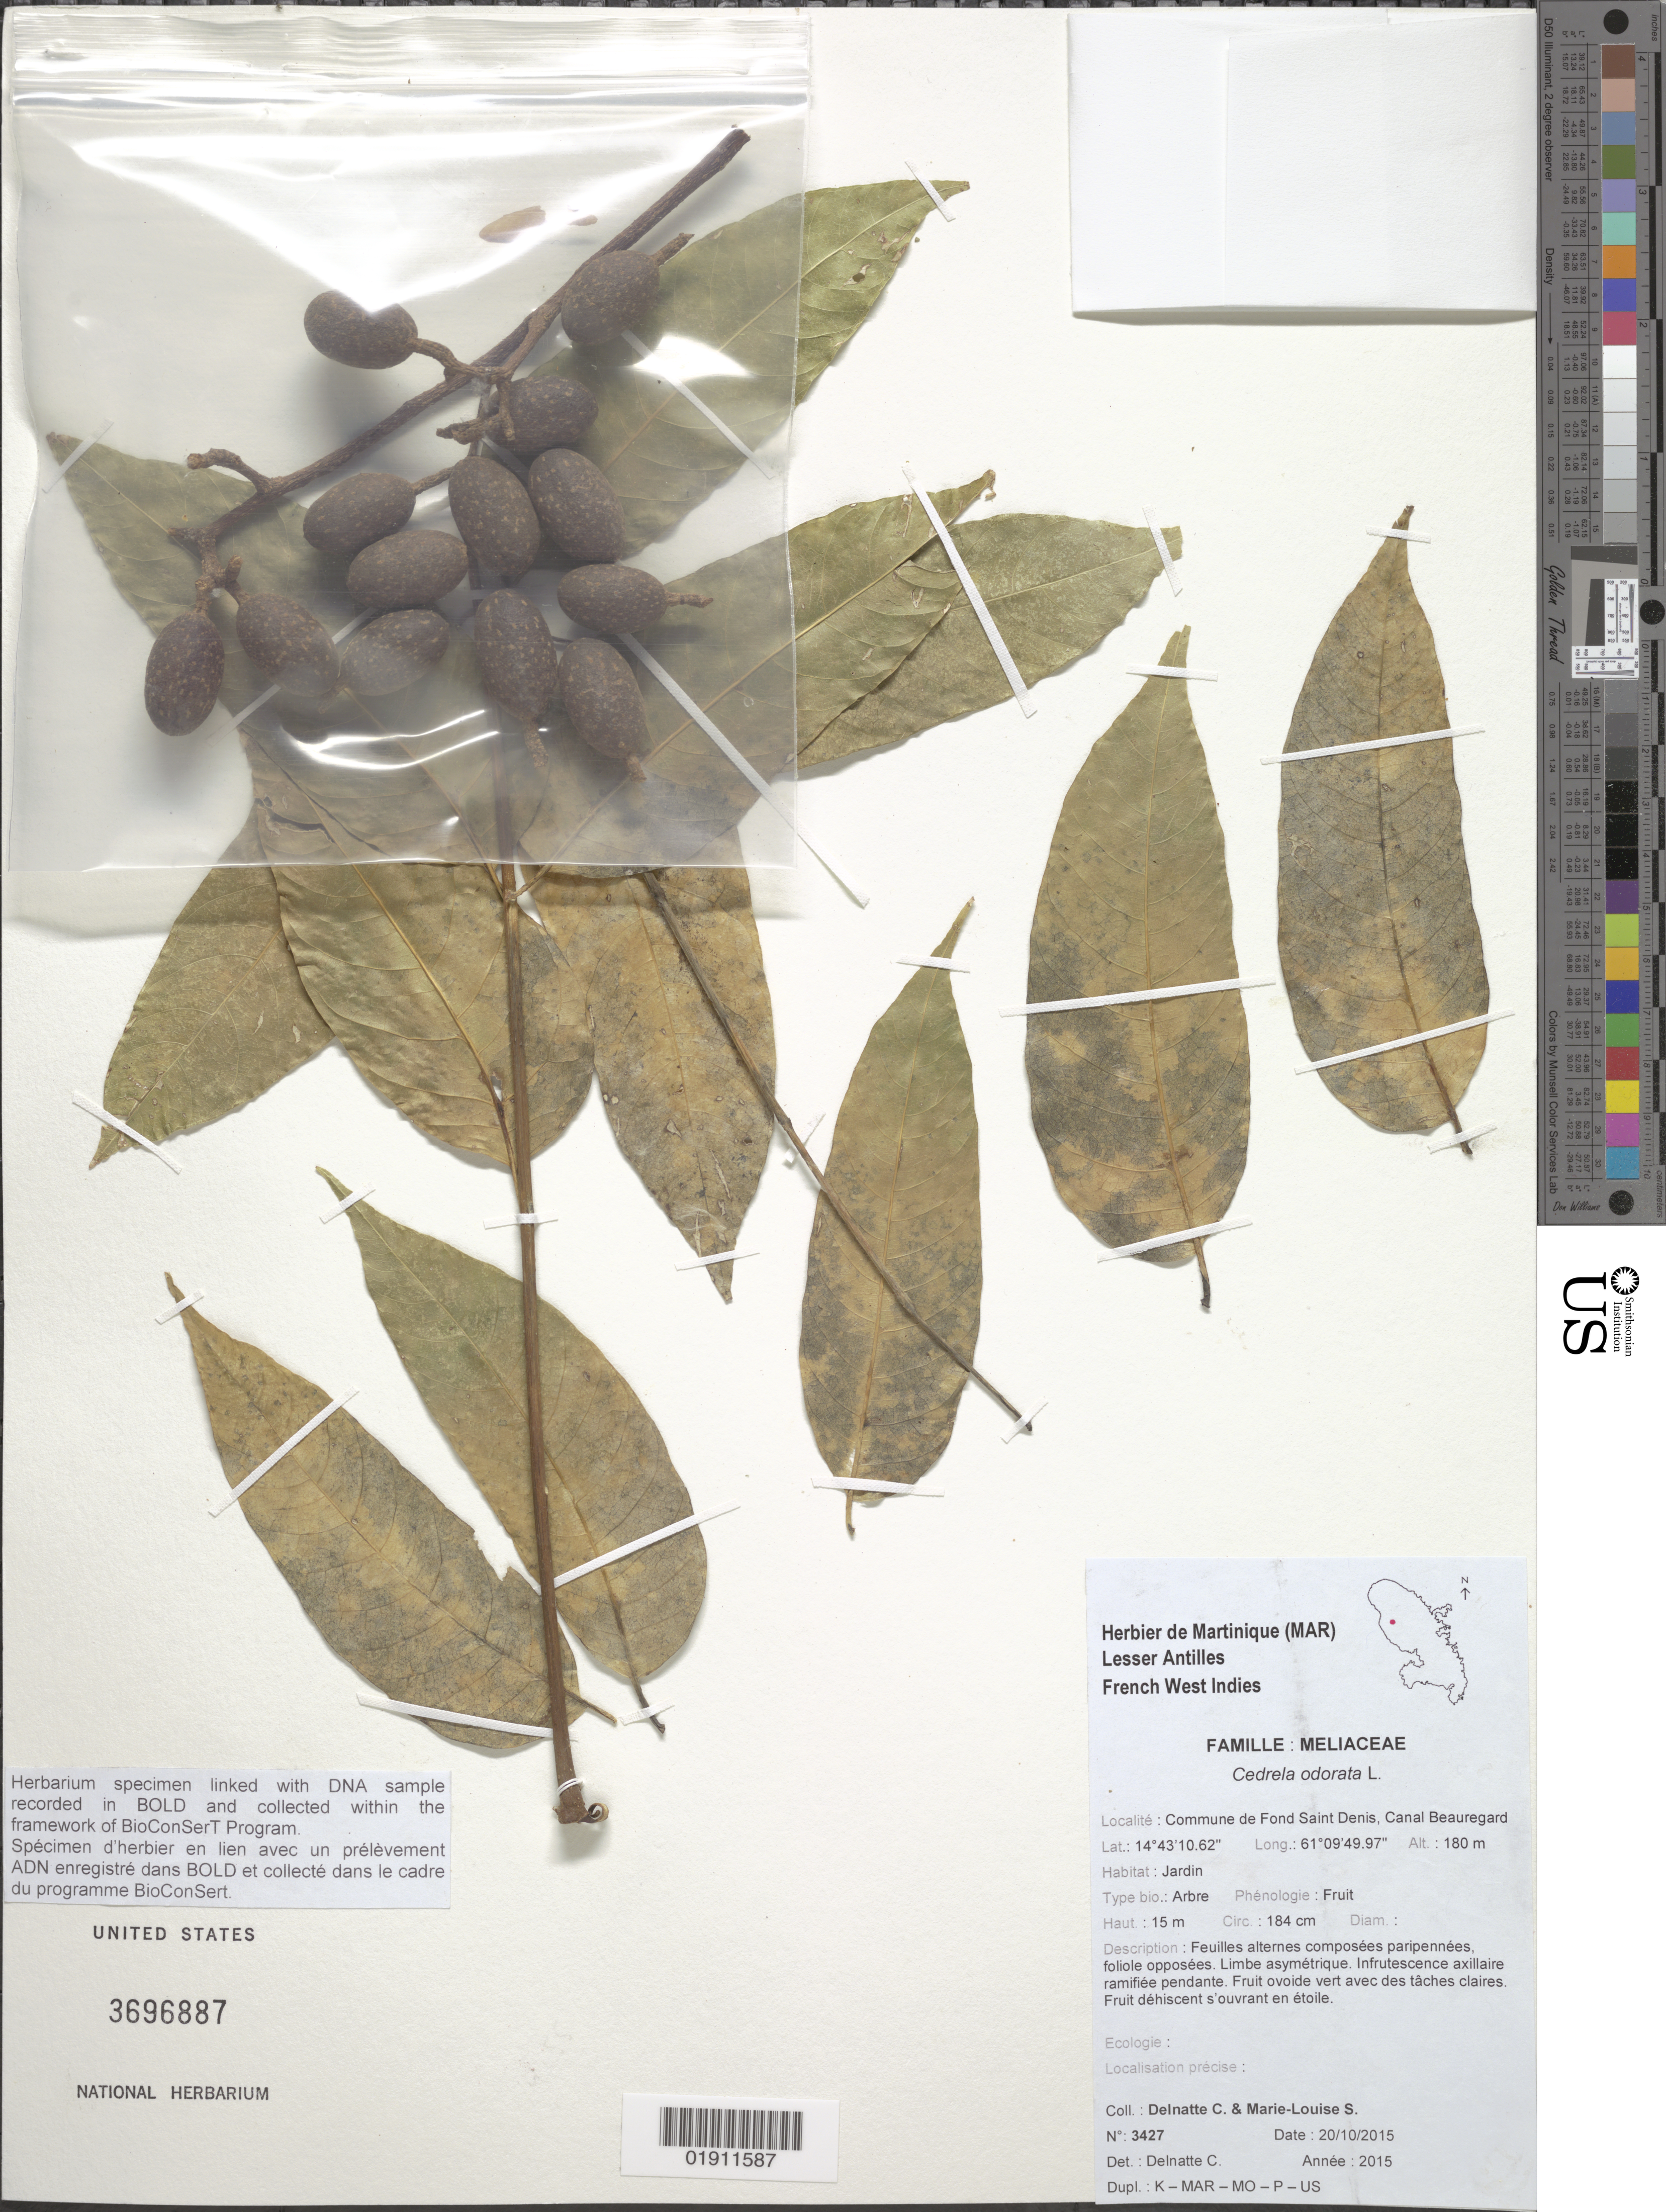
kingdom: Plantae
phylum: Tracheophyta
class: Magnoliopsida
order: Sapindales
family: Meliaceae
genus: Cedrela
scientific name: Cedrela odorata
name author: L.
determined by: Delnatte, C.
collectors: C. Delnatte & S. Marie-Louise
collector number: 3427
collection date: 2015-10-20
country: Martinique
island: Martinique I.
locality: Commune de Fond Saint Denis, Canal Beauregard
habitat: Jardin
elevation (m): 180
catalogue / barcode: US 3696887